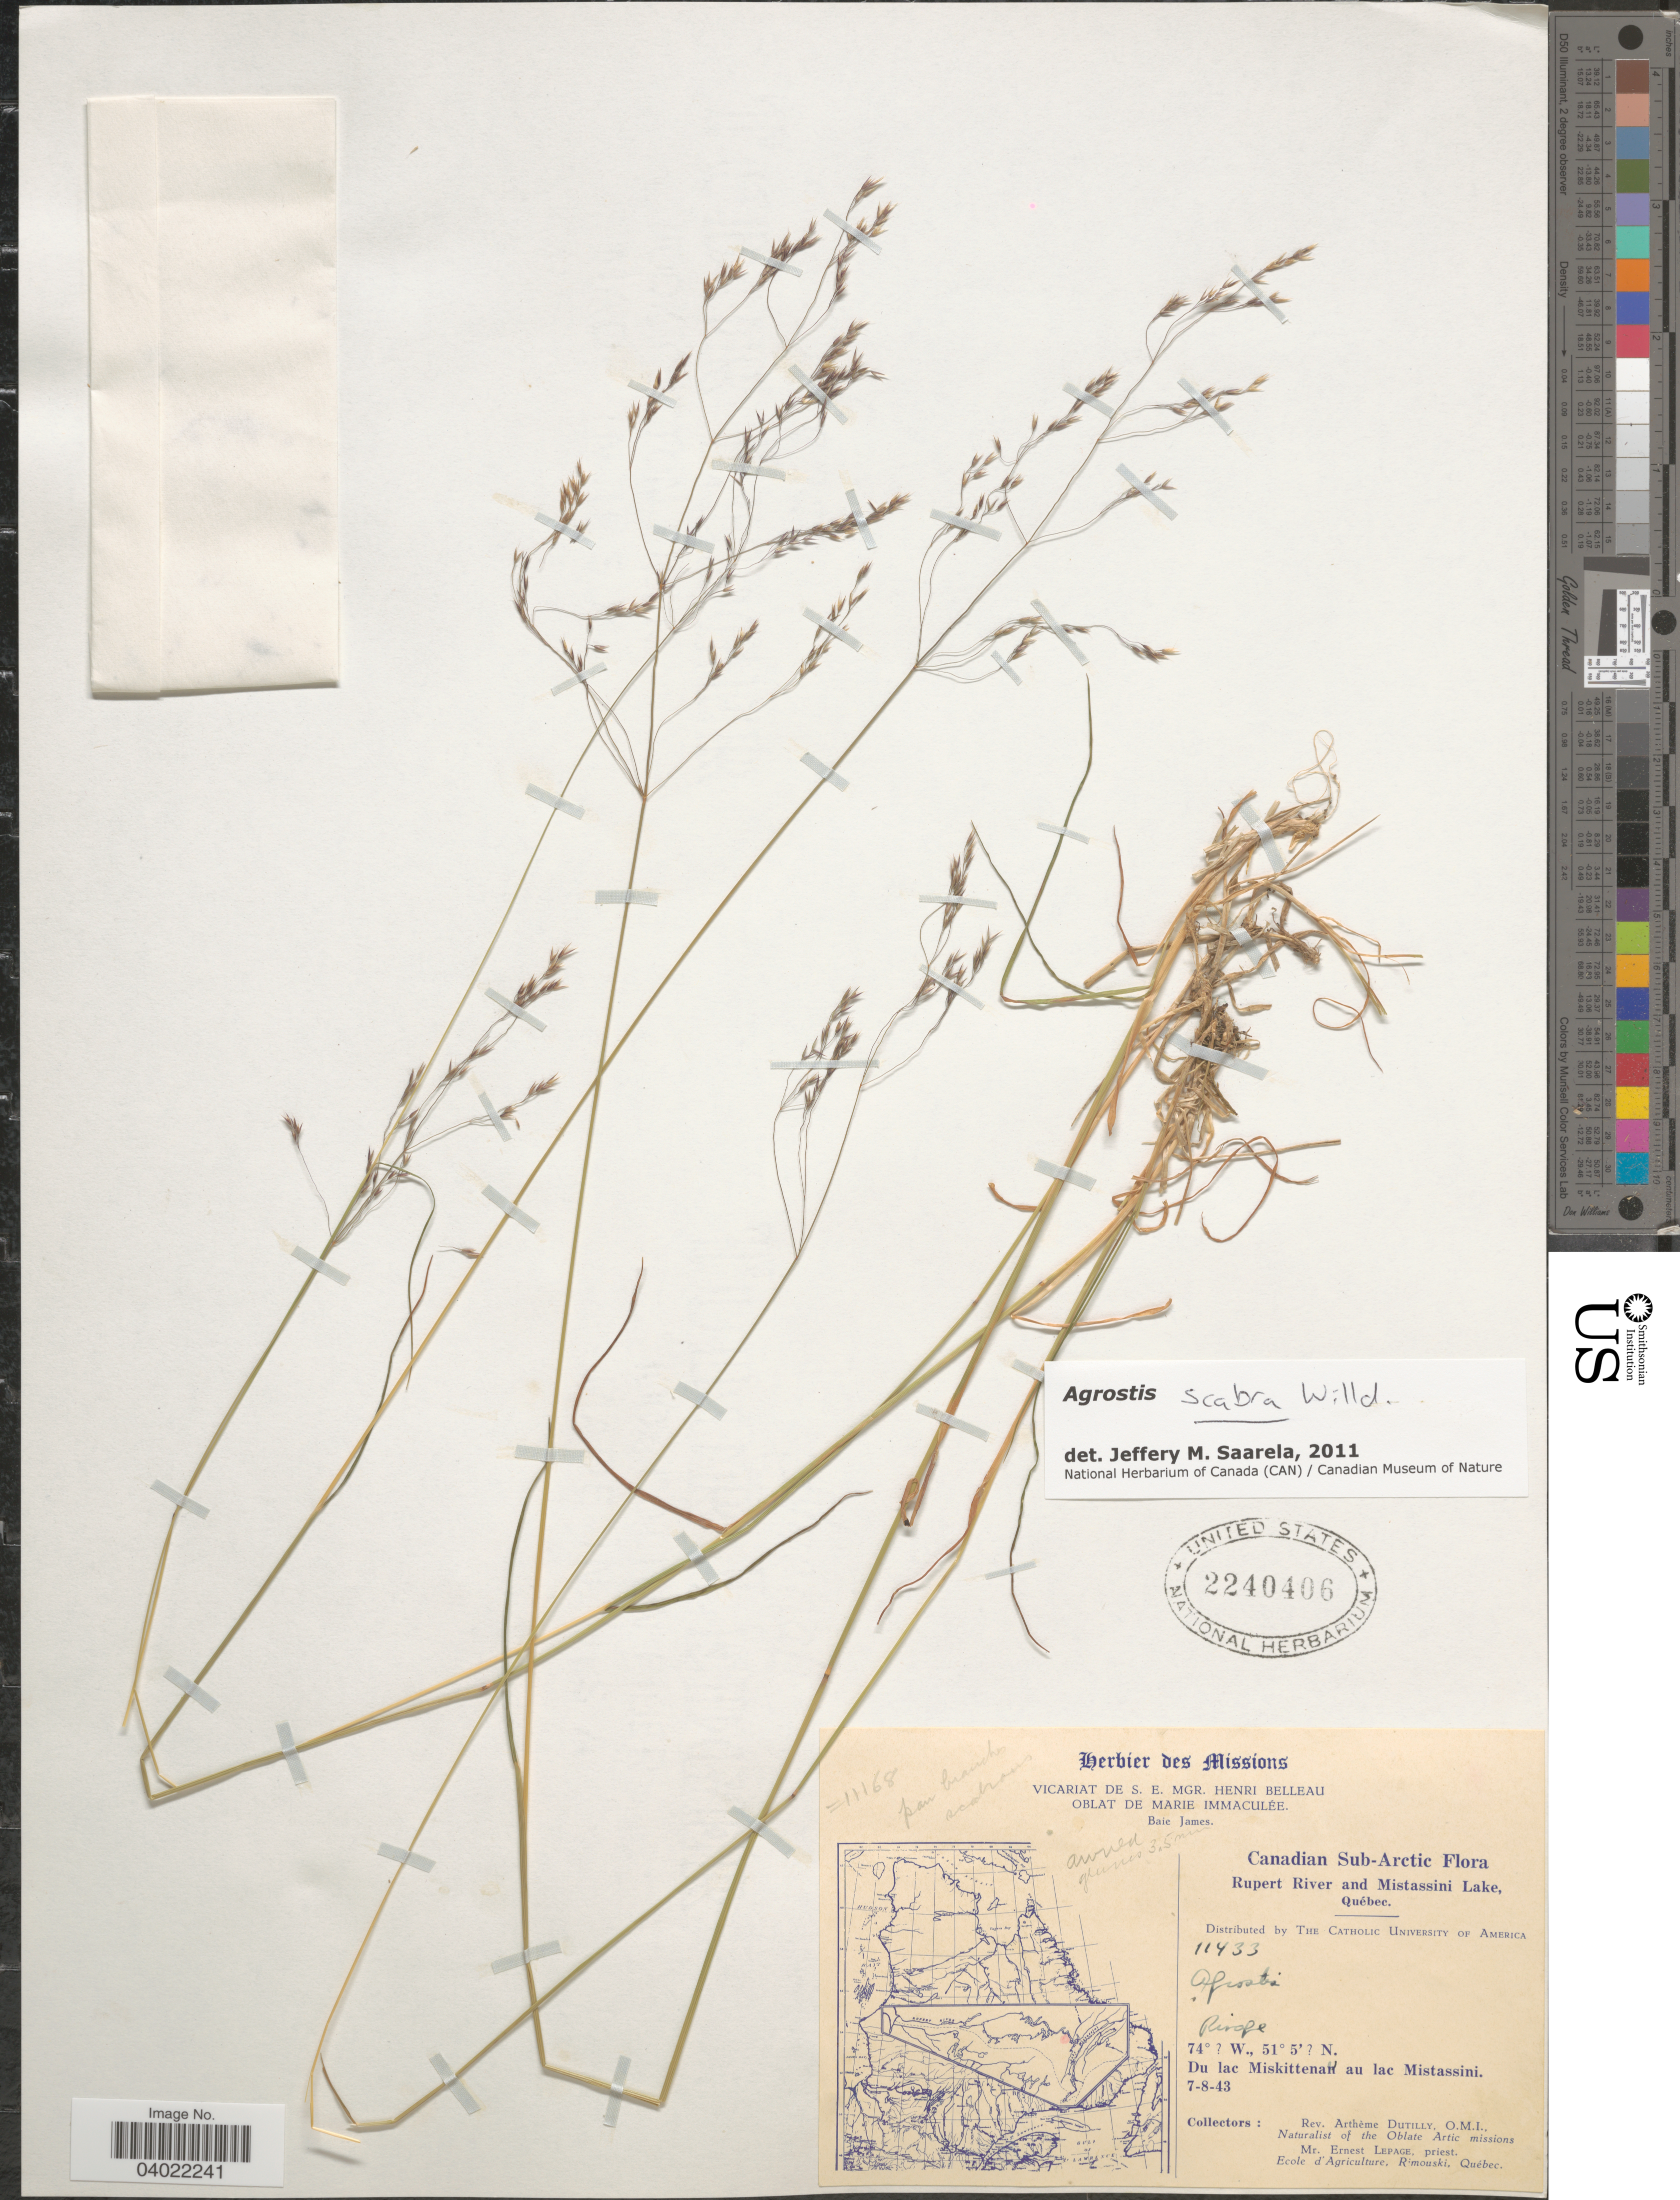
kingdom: Plantae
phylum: Tracheophyta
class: Liliopsida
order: Poales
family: Poaceae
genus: Agrostis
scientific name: Agrostis scabra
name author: Willd.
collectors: A. Dutilly & E. Lepage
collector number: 11433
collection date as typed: Transcribed d/m/y: 7/8/43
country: Canada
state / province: Quebec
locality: Canadian Sub-Arctic. Rupert River and Mistassini Lake. Du lac Miskittenau au lac Mistassini.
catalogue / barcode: US 2240406